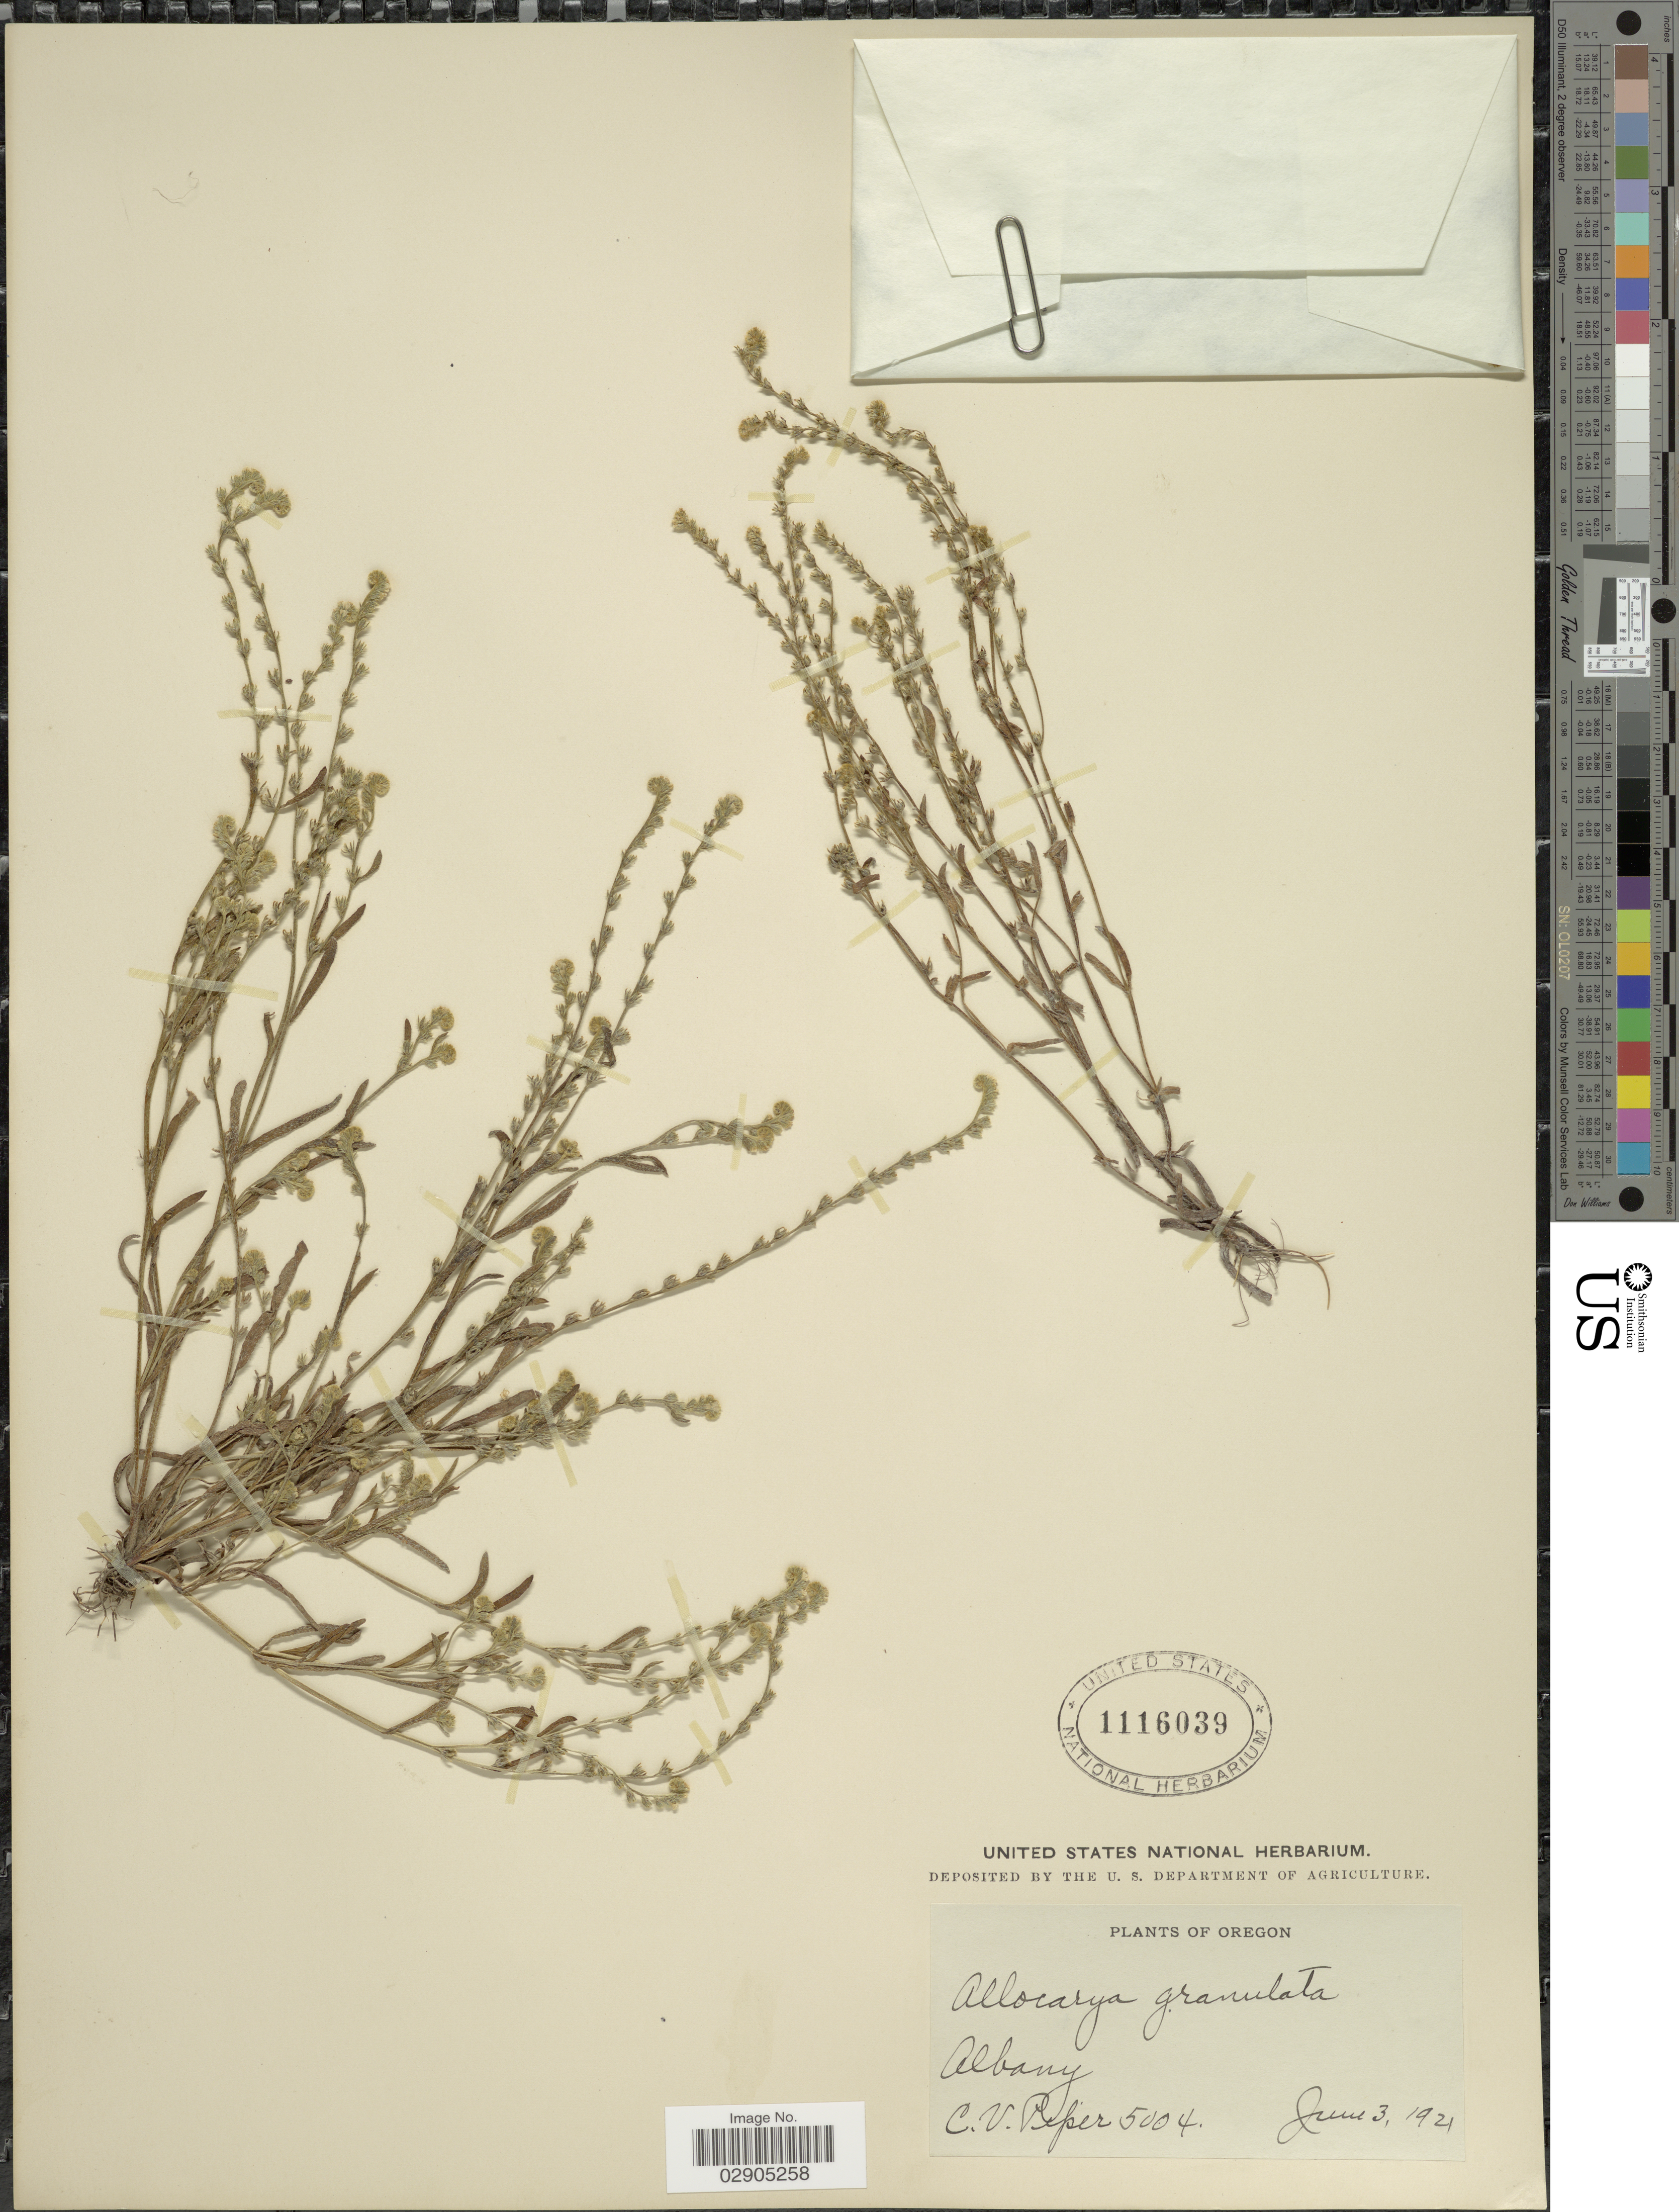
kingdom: Plantae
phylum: Tracheophyta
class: Magnoliopsida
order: Boraginales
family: Boraginaceae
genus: Allocarya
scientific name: Allocarya granulata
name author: Piper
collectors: C. V. Piper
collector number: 5004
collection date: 1921-06-03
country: United States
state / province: Oregon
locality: Albany.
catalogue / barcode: US 1116039